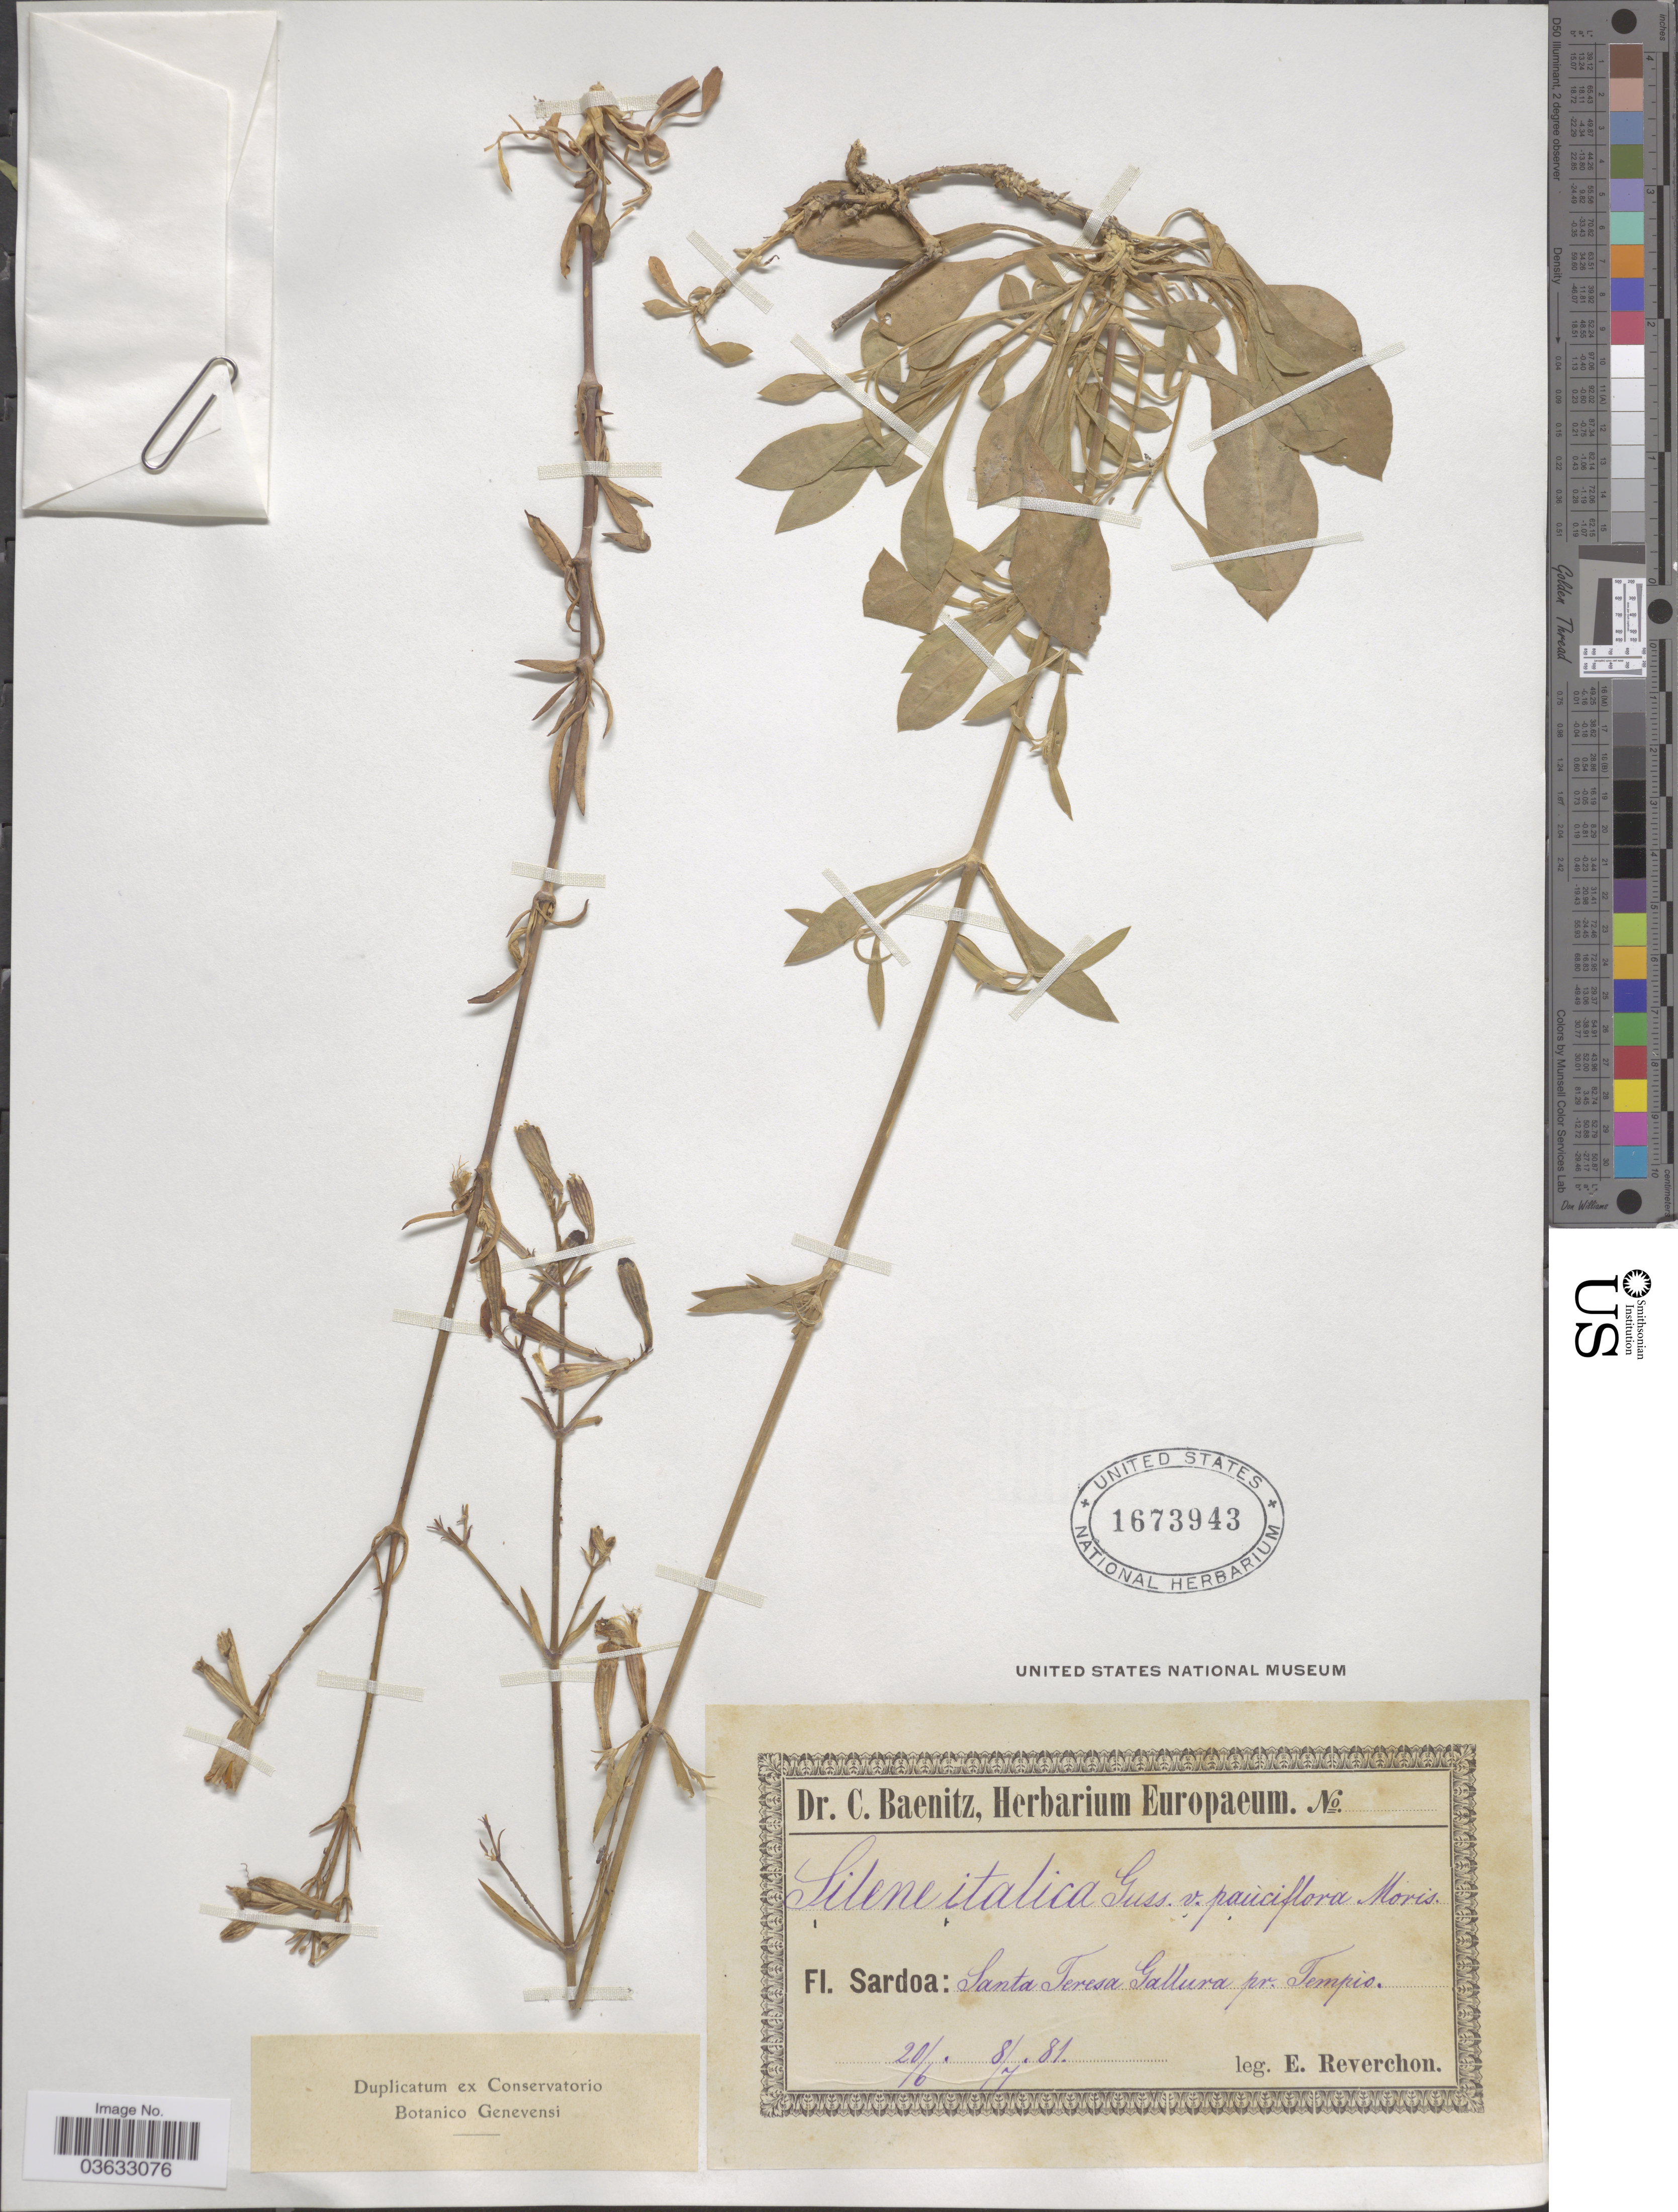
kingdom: Plantae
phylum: Tracheophyta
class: Magnoliopsida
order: Caryophyllales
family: Caryophyllaceae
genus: Silene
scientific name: Silene italica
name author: (L.) Pers.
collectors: E. Reverchon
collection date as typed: Transcribed d/m/y: 20/6/81 to 8/7/81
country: Italy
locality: Sardoa: Santa Teresa Gallura pr. Tempio.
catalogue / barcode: US 1673943